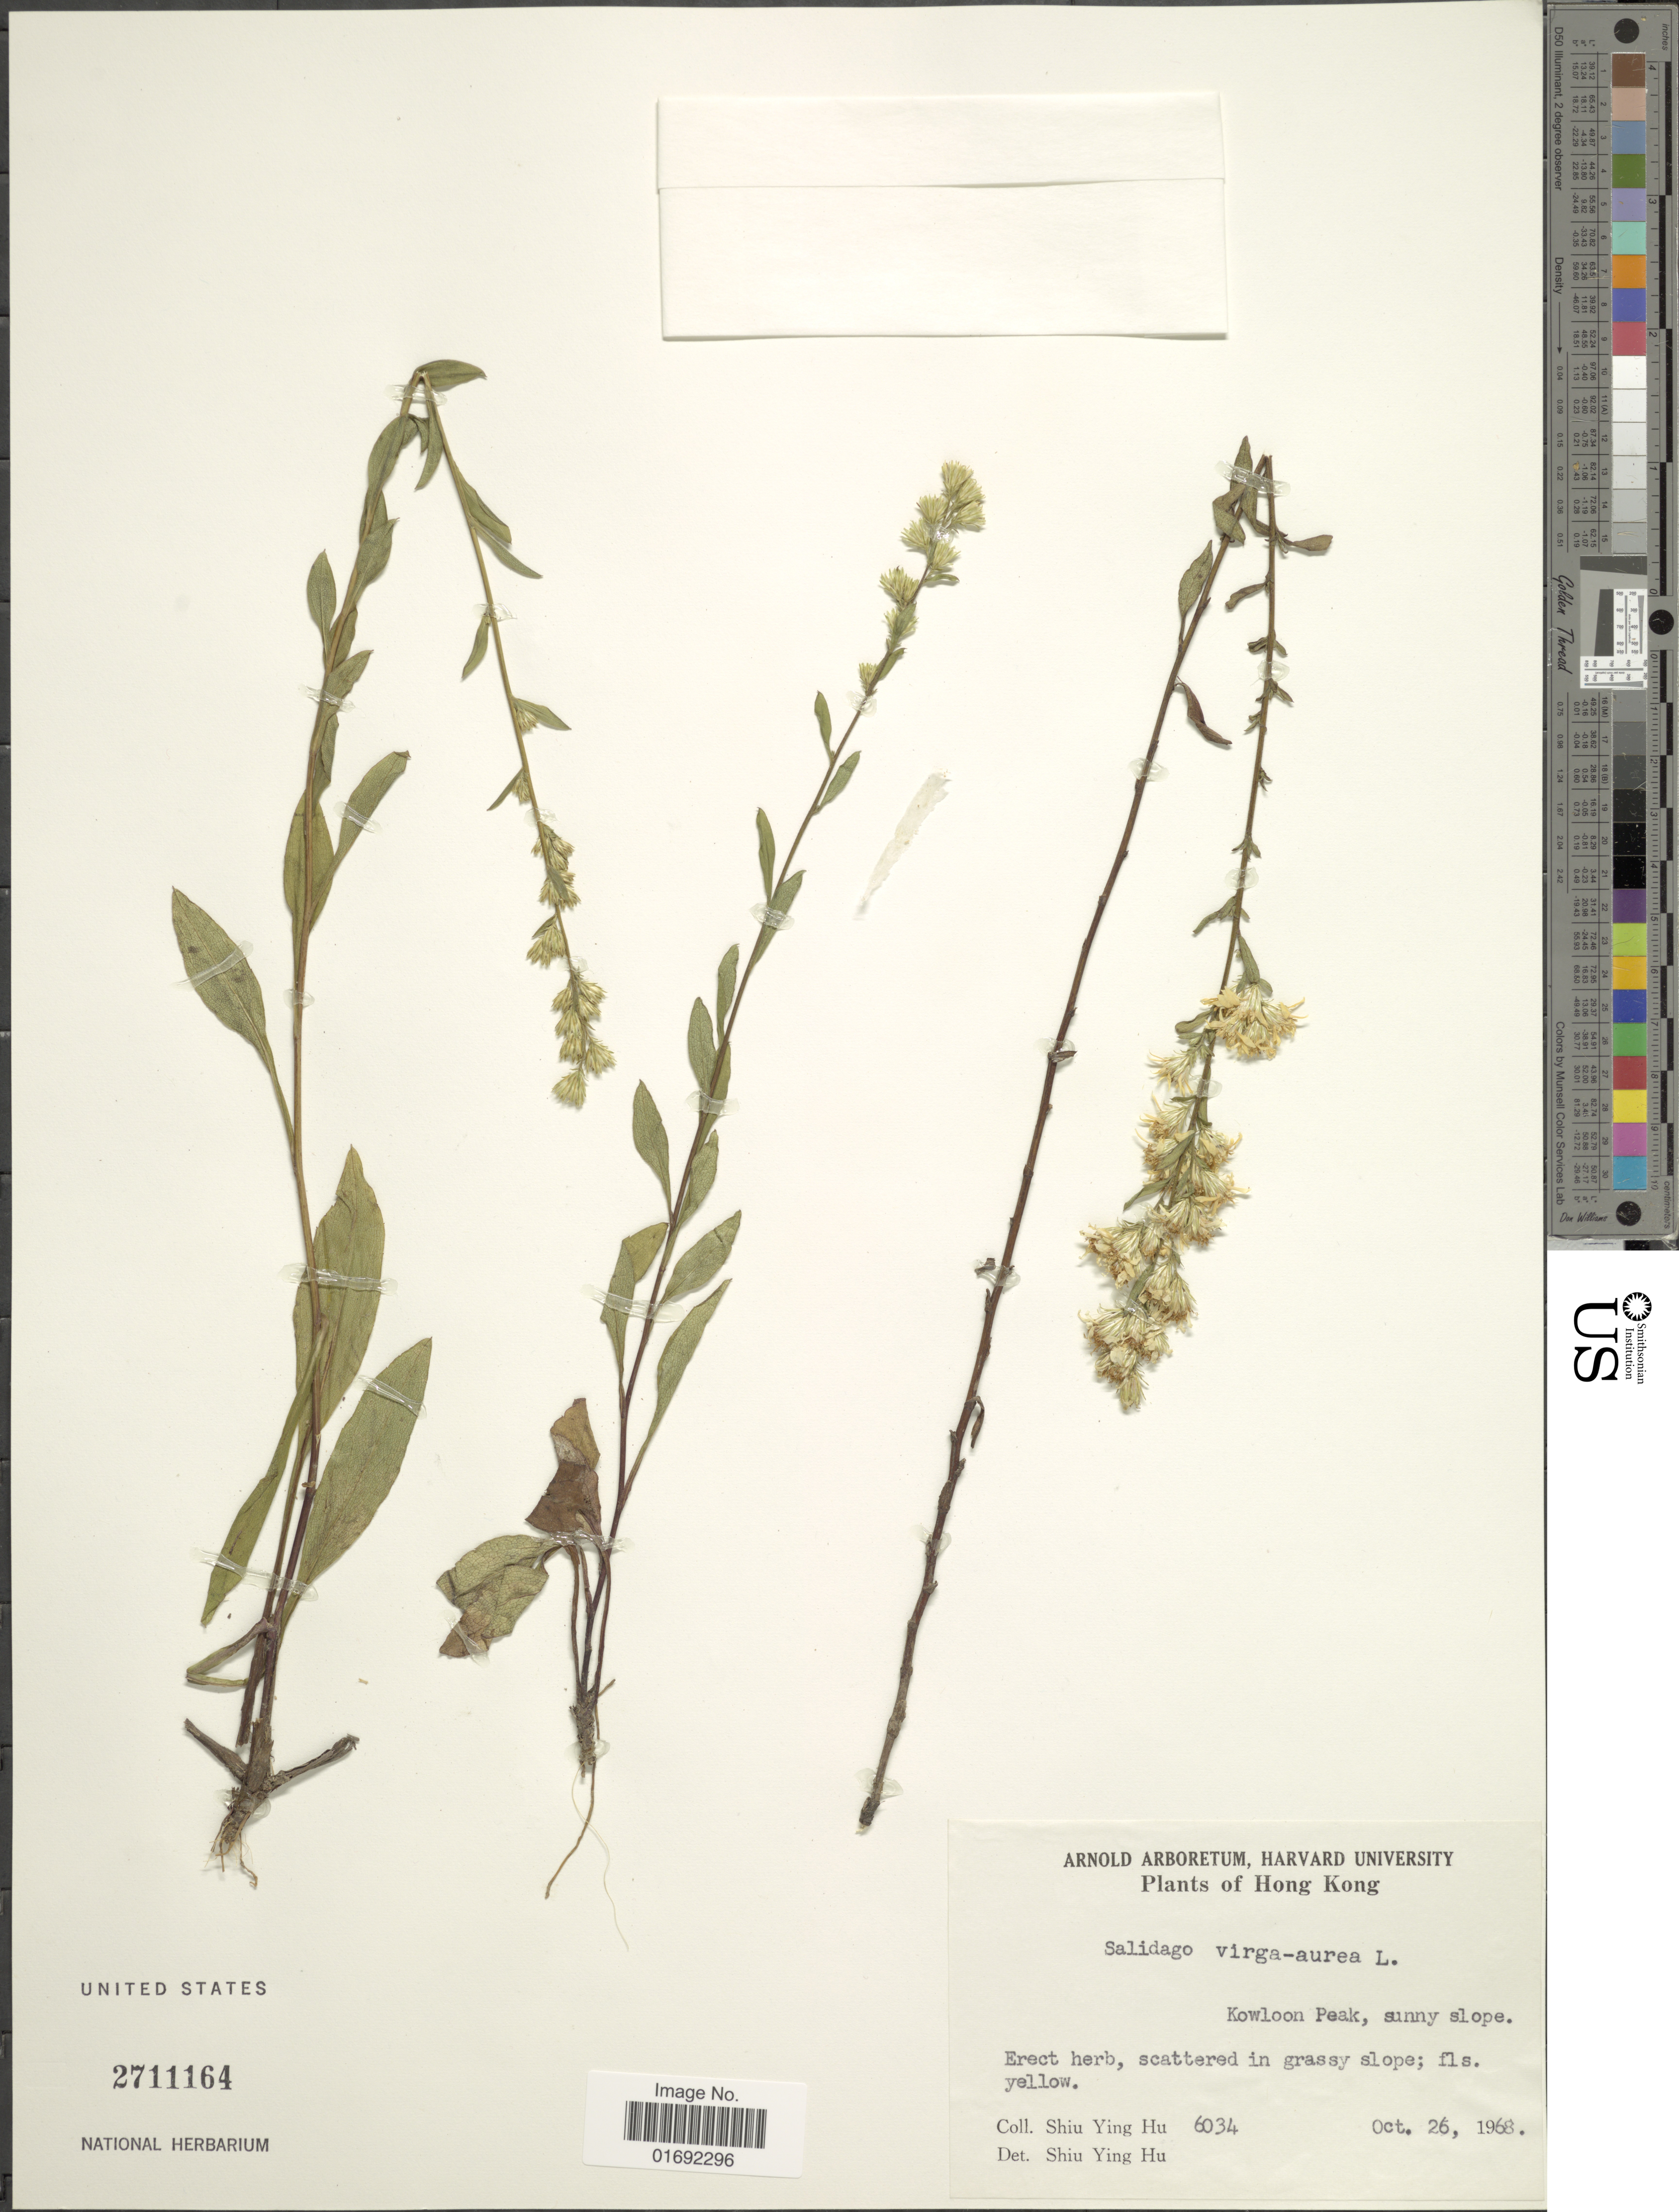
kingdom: Plantae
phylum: Tracheophyta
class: Magnoliopsida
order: Asterales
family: Asteraceae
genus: Solidago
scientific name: Solidago virgaurea var. asiatica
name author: Nakai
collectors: S. Y. Hu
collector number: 6034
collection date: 1968-10-26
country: China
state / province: Hong Kong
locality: Kowloon Peak, sunny slope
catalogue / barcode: US 2711164